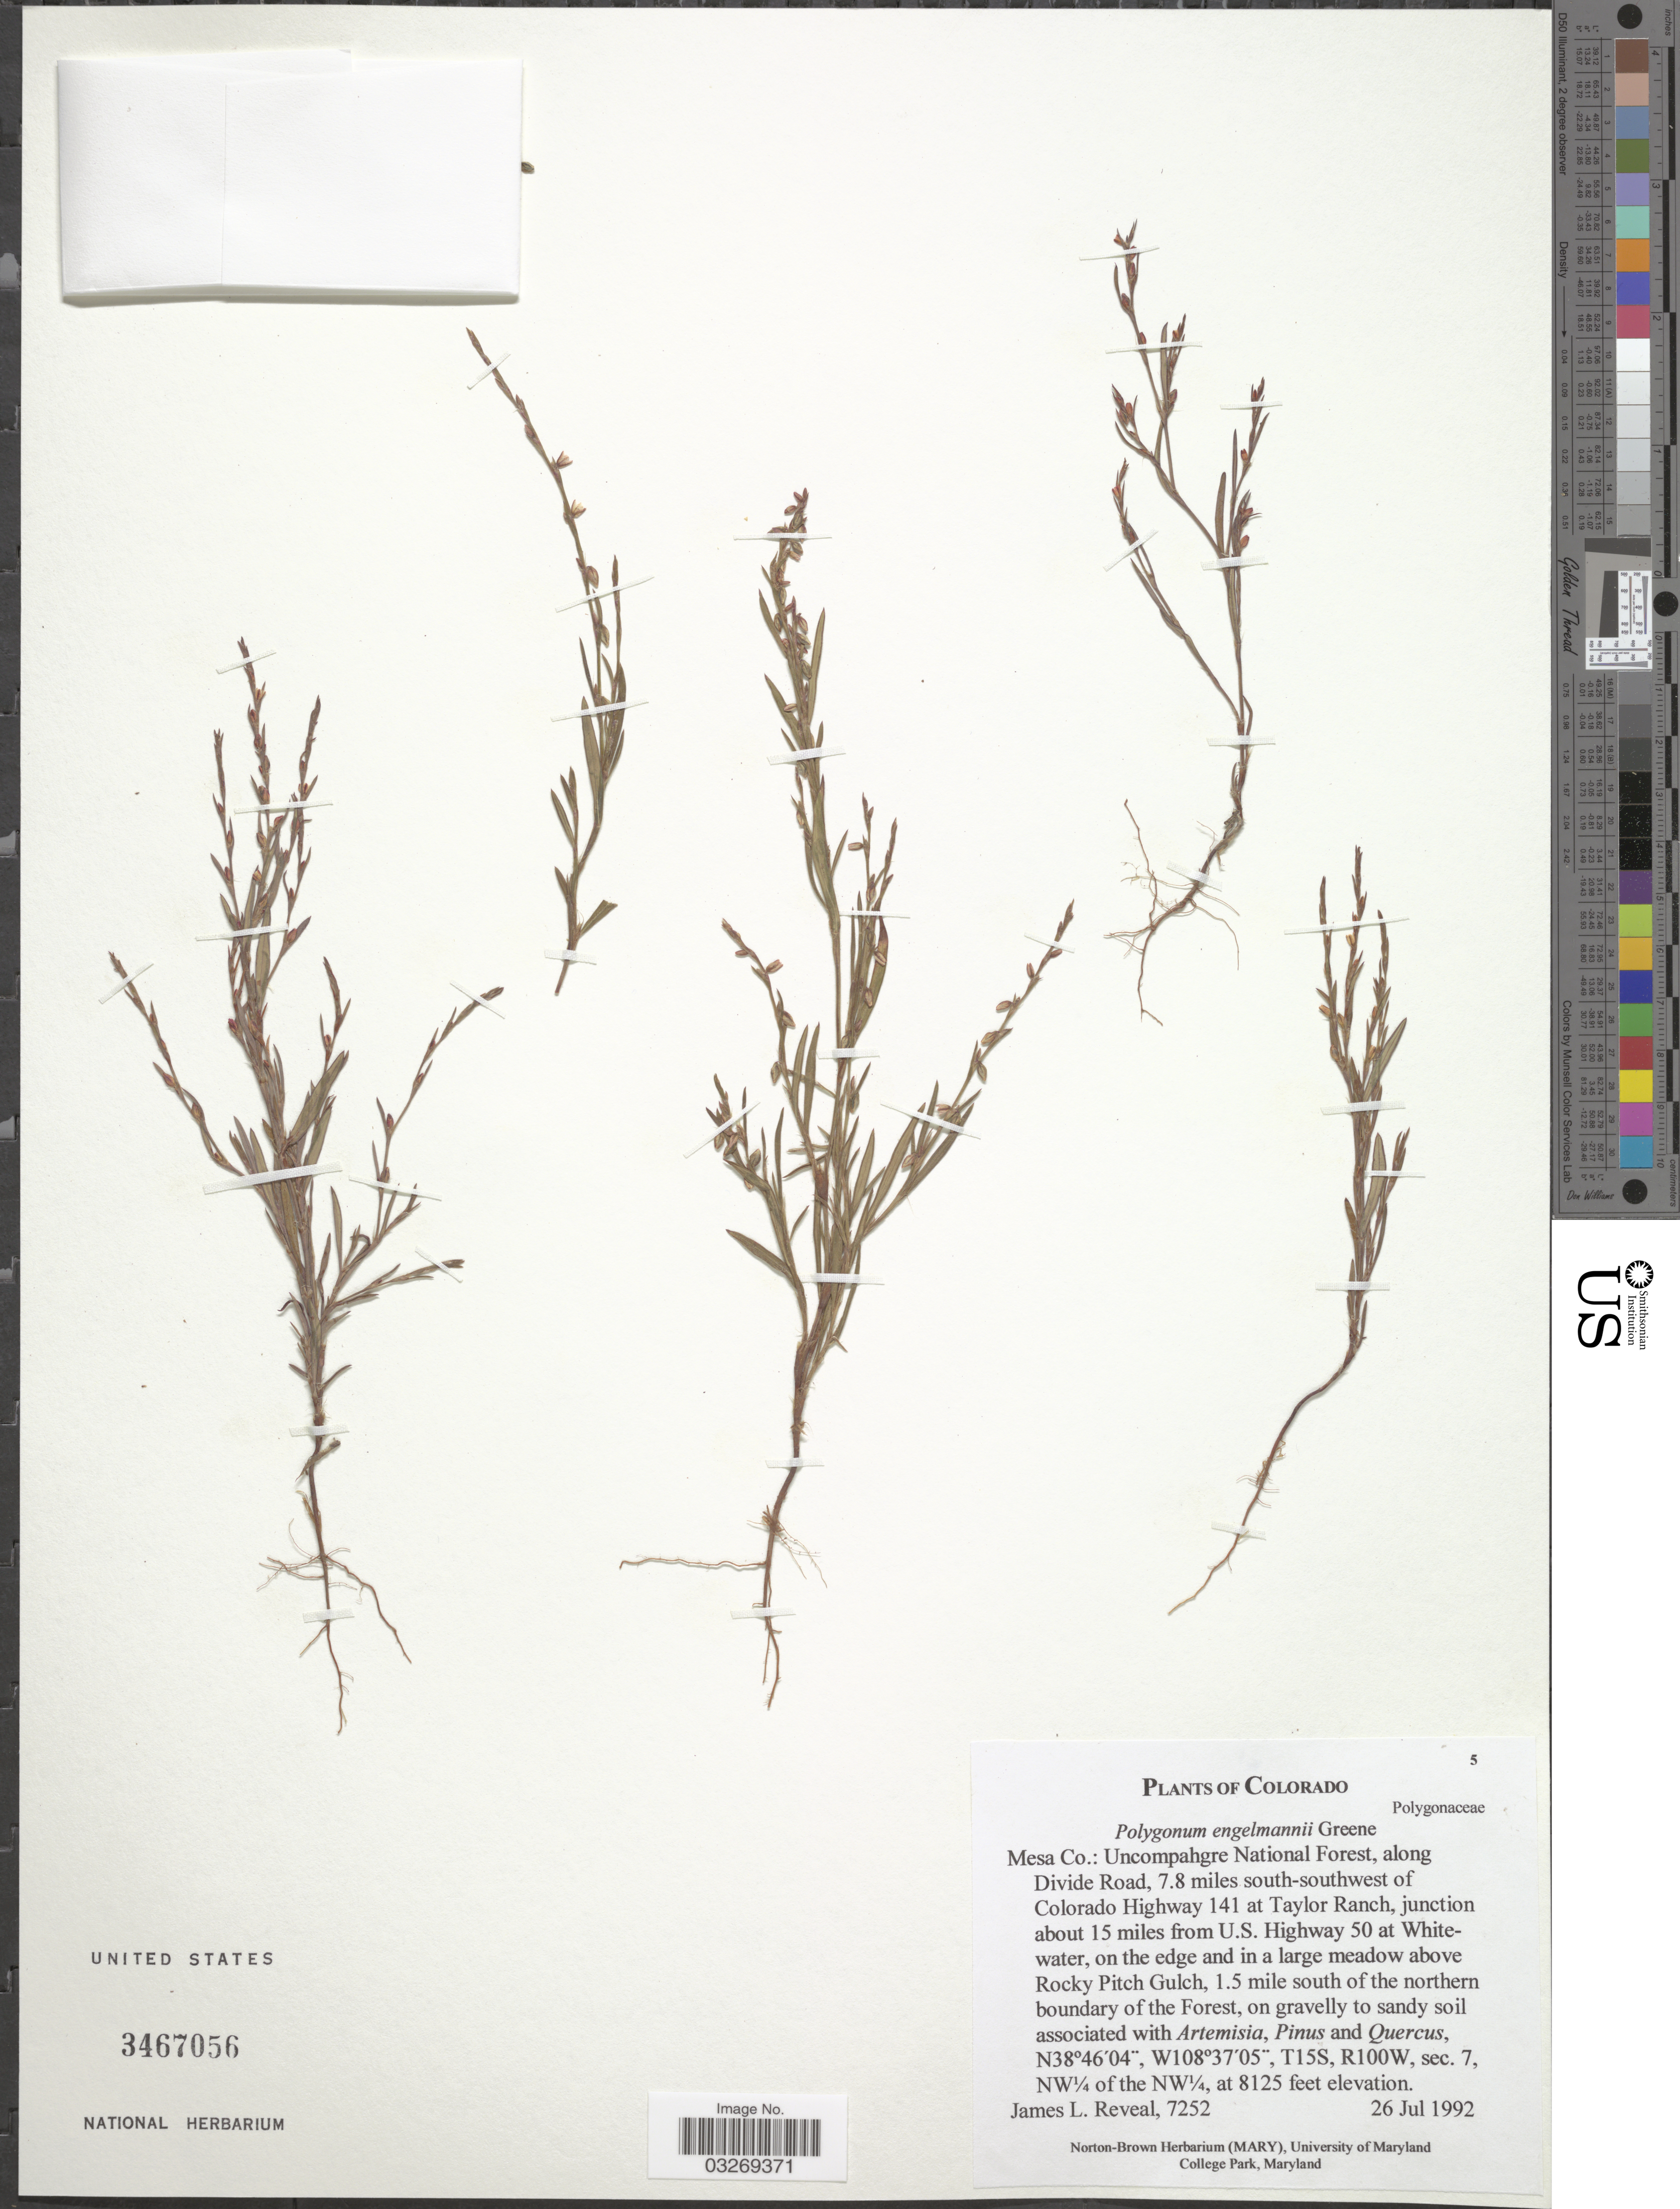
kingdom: Plantae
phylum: Tracheophyta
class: Magnoliopsida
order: Caryophyllales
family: Polygonaceae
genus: Polygonum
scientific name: Polygonum engelmannii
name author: C.W. Greene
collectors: J. L. Reveal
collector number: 7252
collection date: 1992-07-26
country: United States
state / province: Colorado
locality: Mesa Co.: Uncompahgre National Forest, along Divide Road, 7.8 miles south-southwest of Colorado Highway 141 at Taylor Ranch, junction about 15 miles from U.S. Highway 50 at Whitewater, on the edge and in a large meadow above Rocky Pitch Gulch, 1.5 mile south of the northern boundary of the Forest. T15S, R100W, sec. 7, NW¼ of the NW¼.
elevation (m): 2476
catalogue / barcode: US 3467056